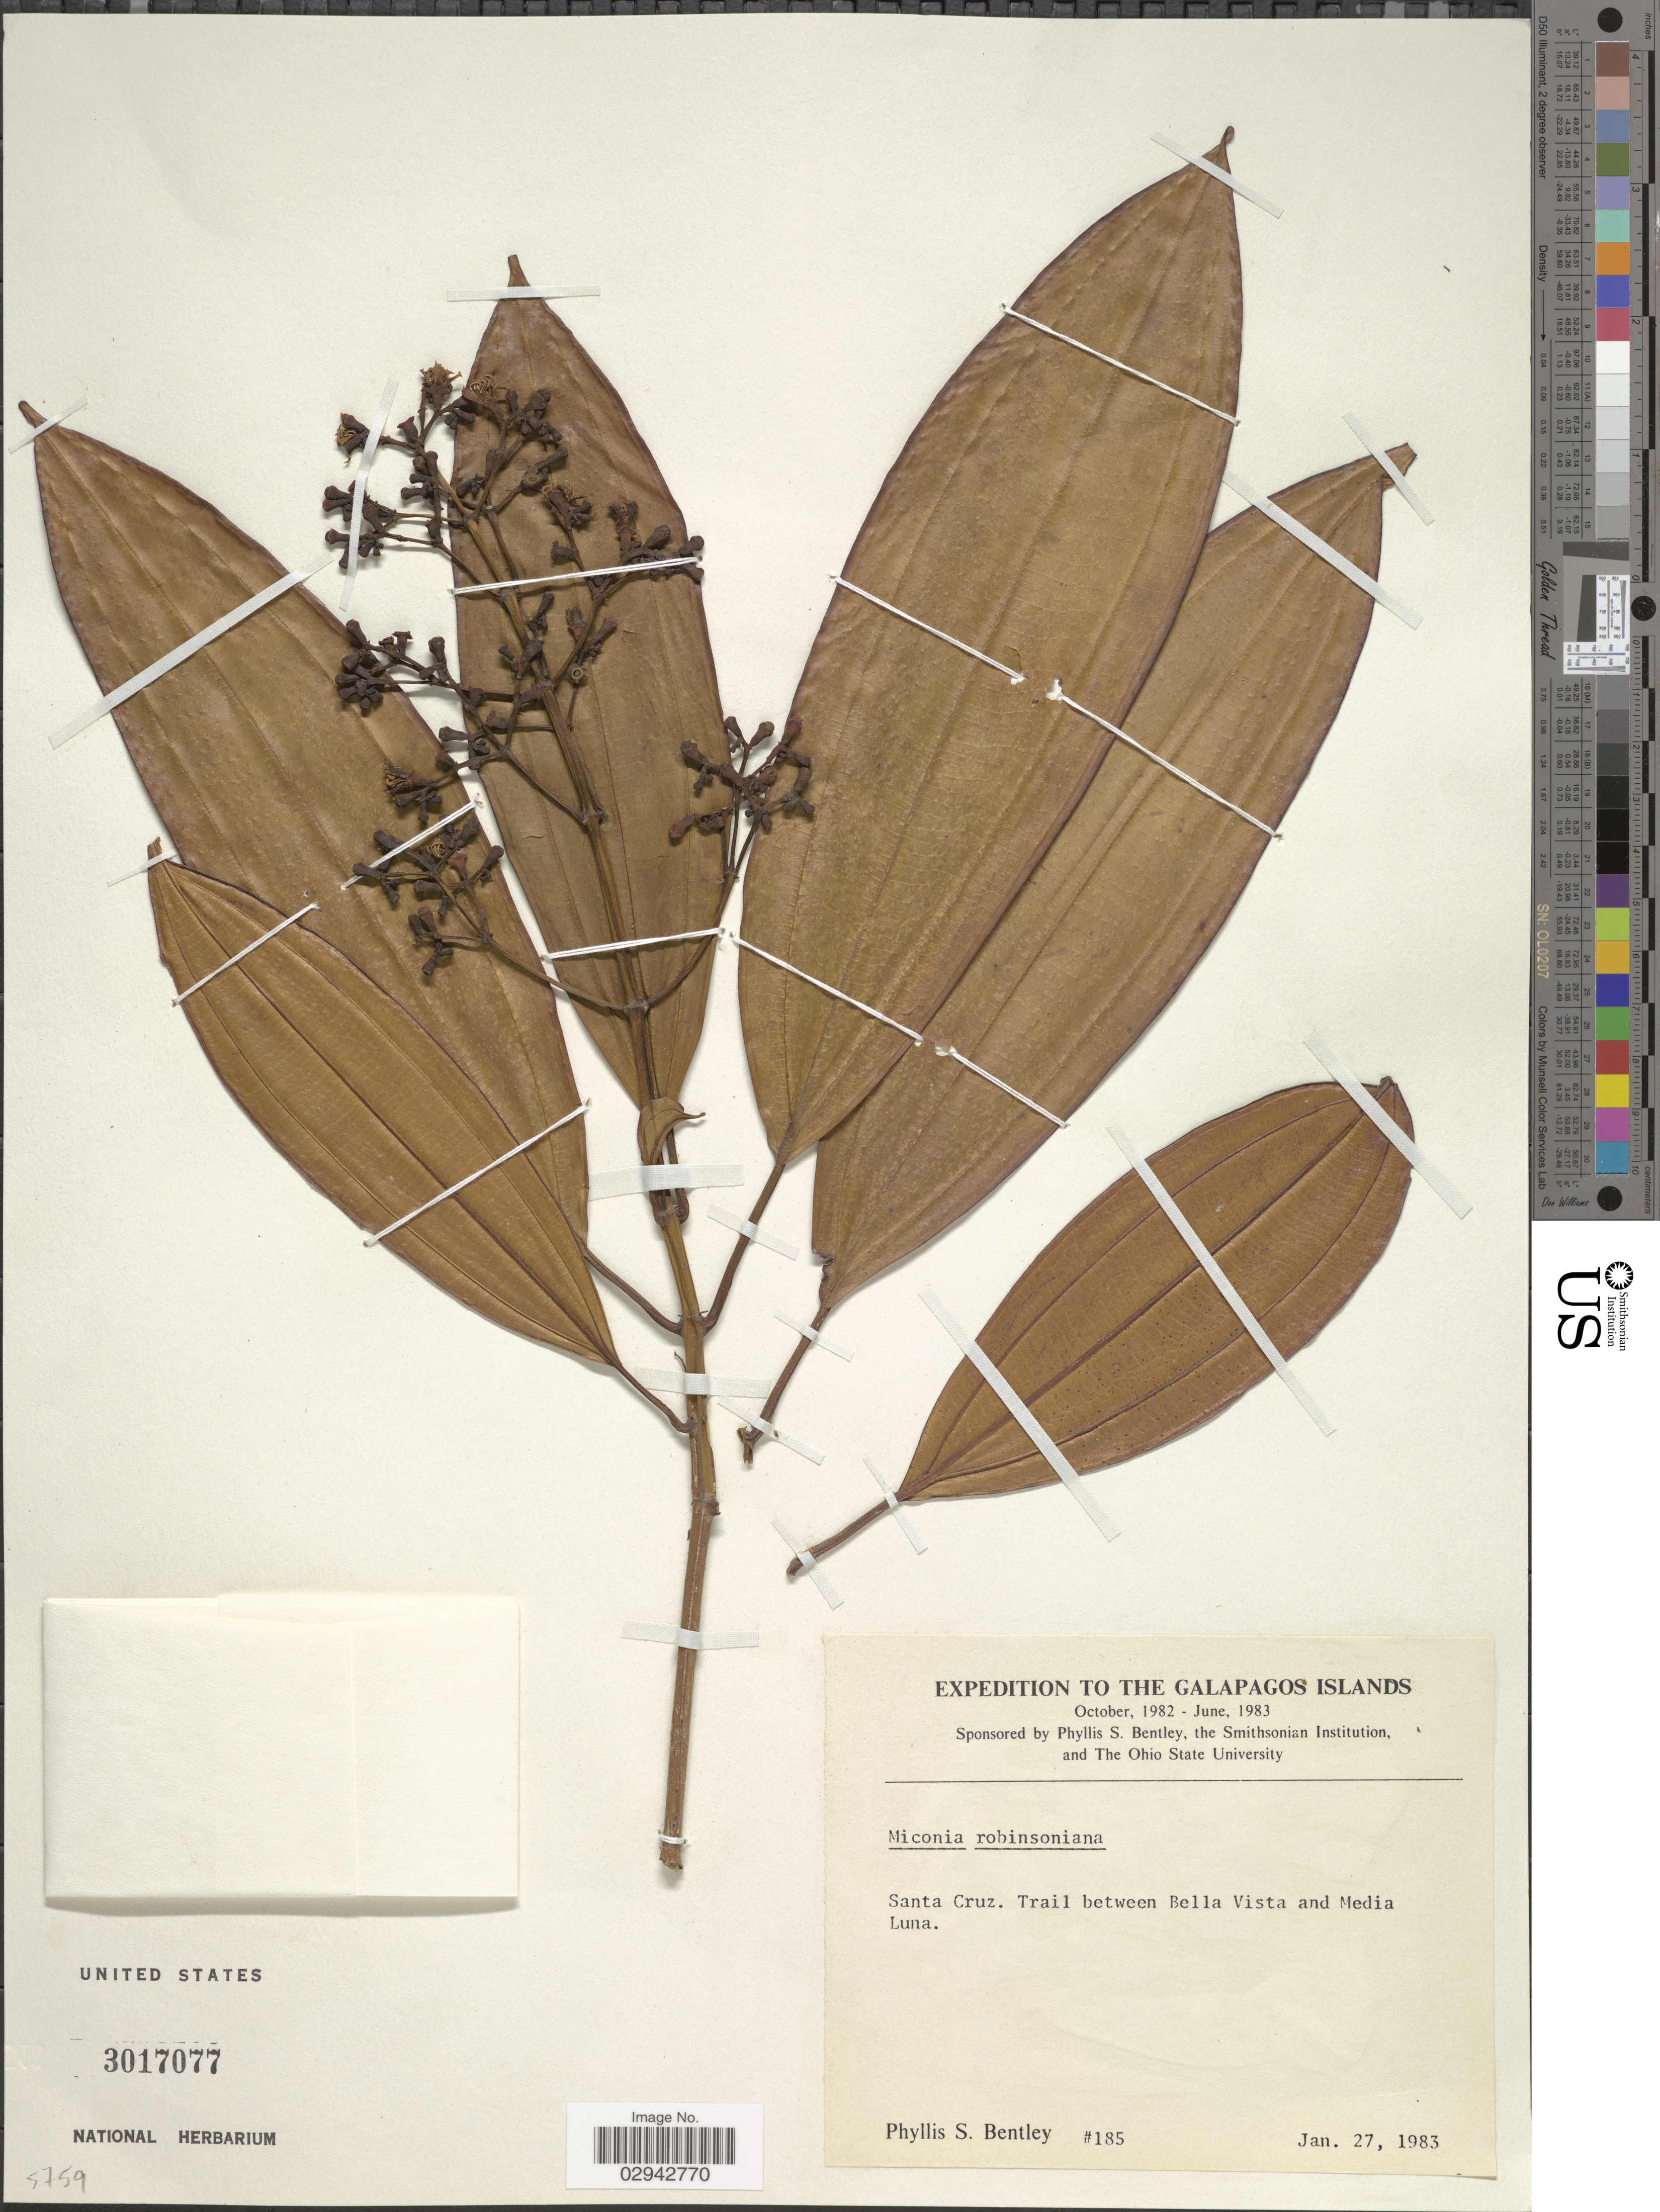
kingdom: Plantae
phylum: Tracheophyta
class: Magnoliopsida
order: Myrtales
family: Melastomataceae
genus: Miconia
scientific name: Miconia robinsoniana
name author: Cogn.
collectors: P. S. Bentley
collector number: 185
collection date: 1983-01-27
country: Ecuador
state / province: Colón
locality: The Galapagos Islands. Santa Cruz. Trail between Bella Vista and Media Luna.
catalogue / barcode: US 3017077